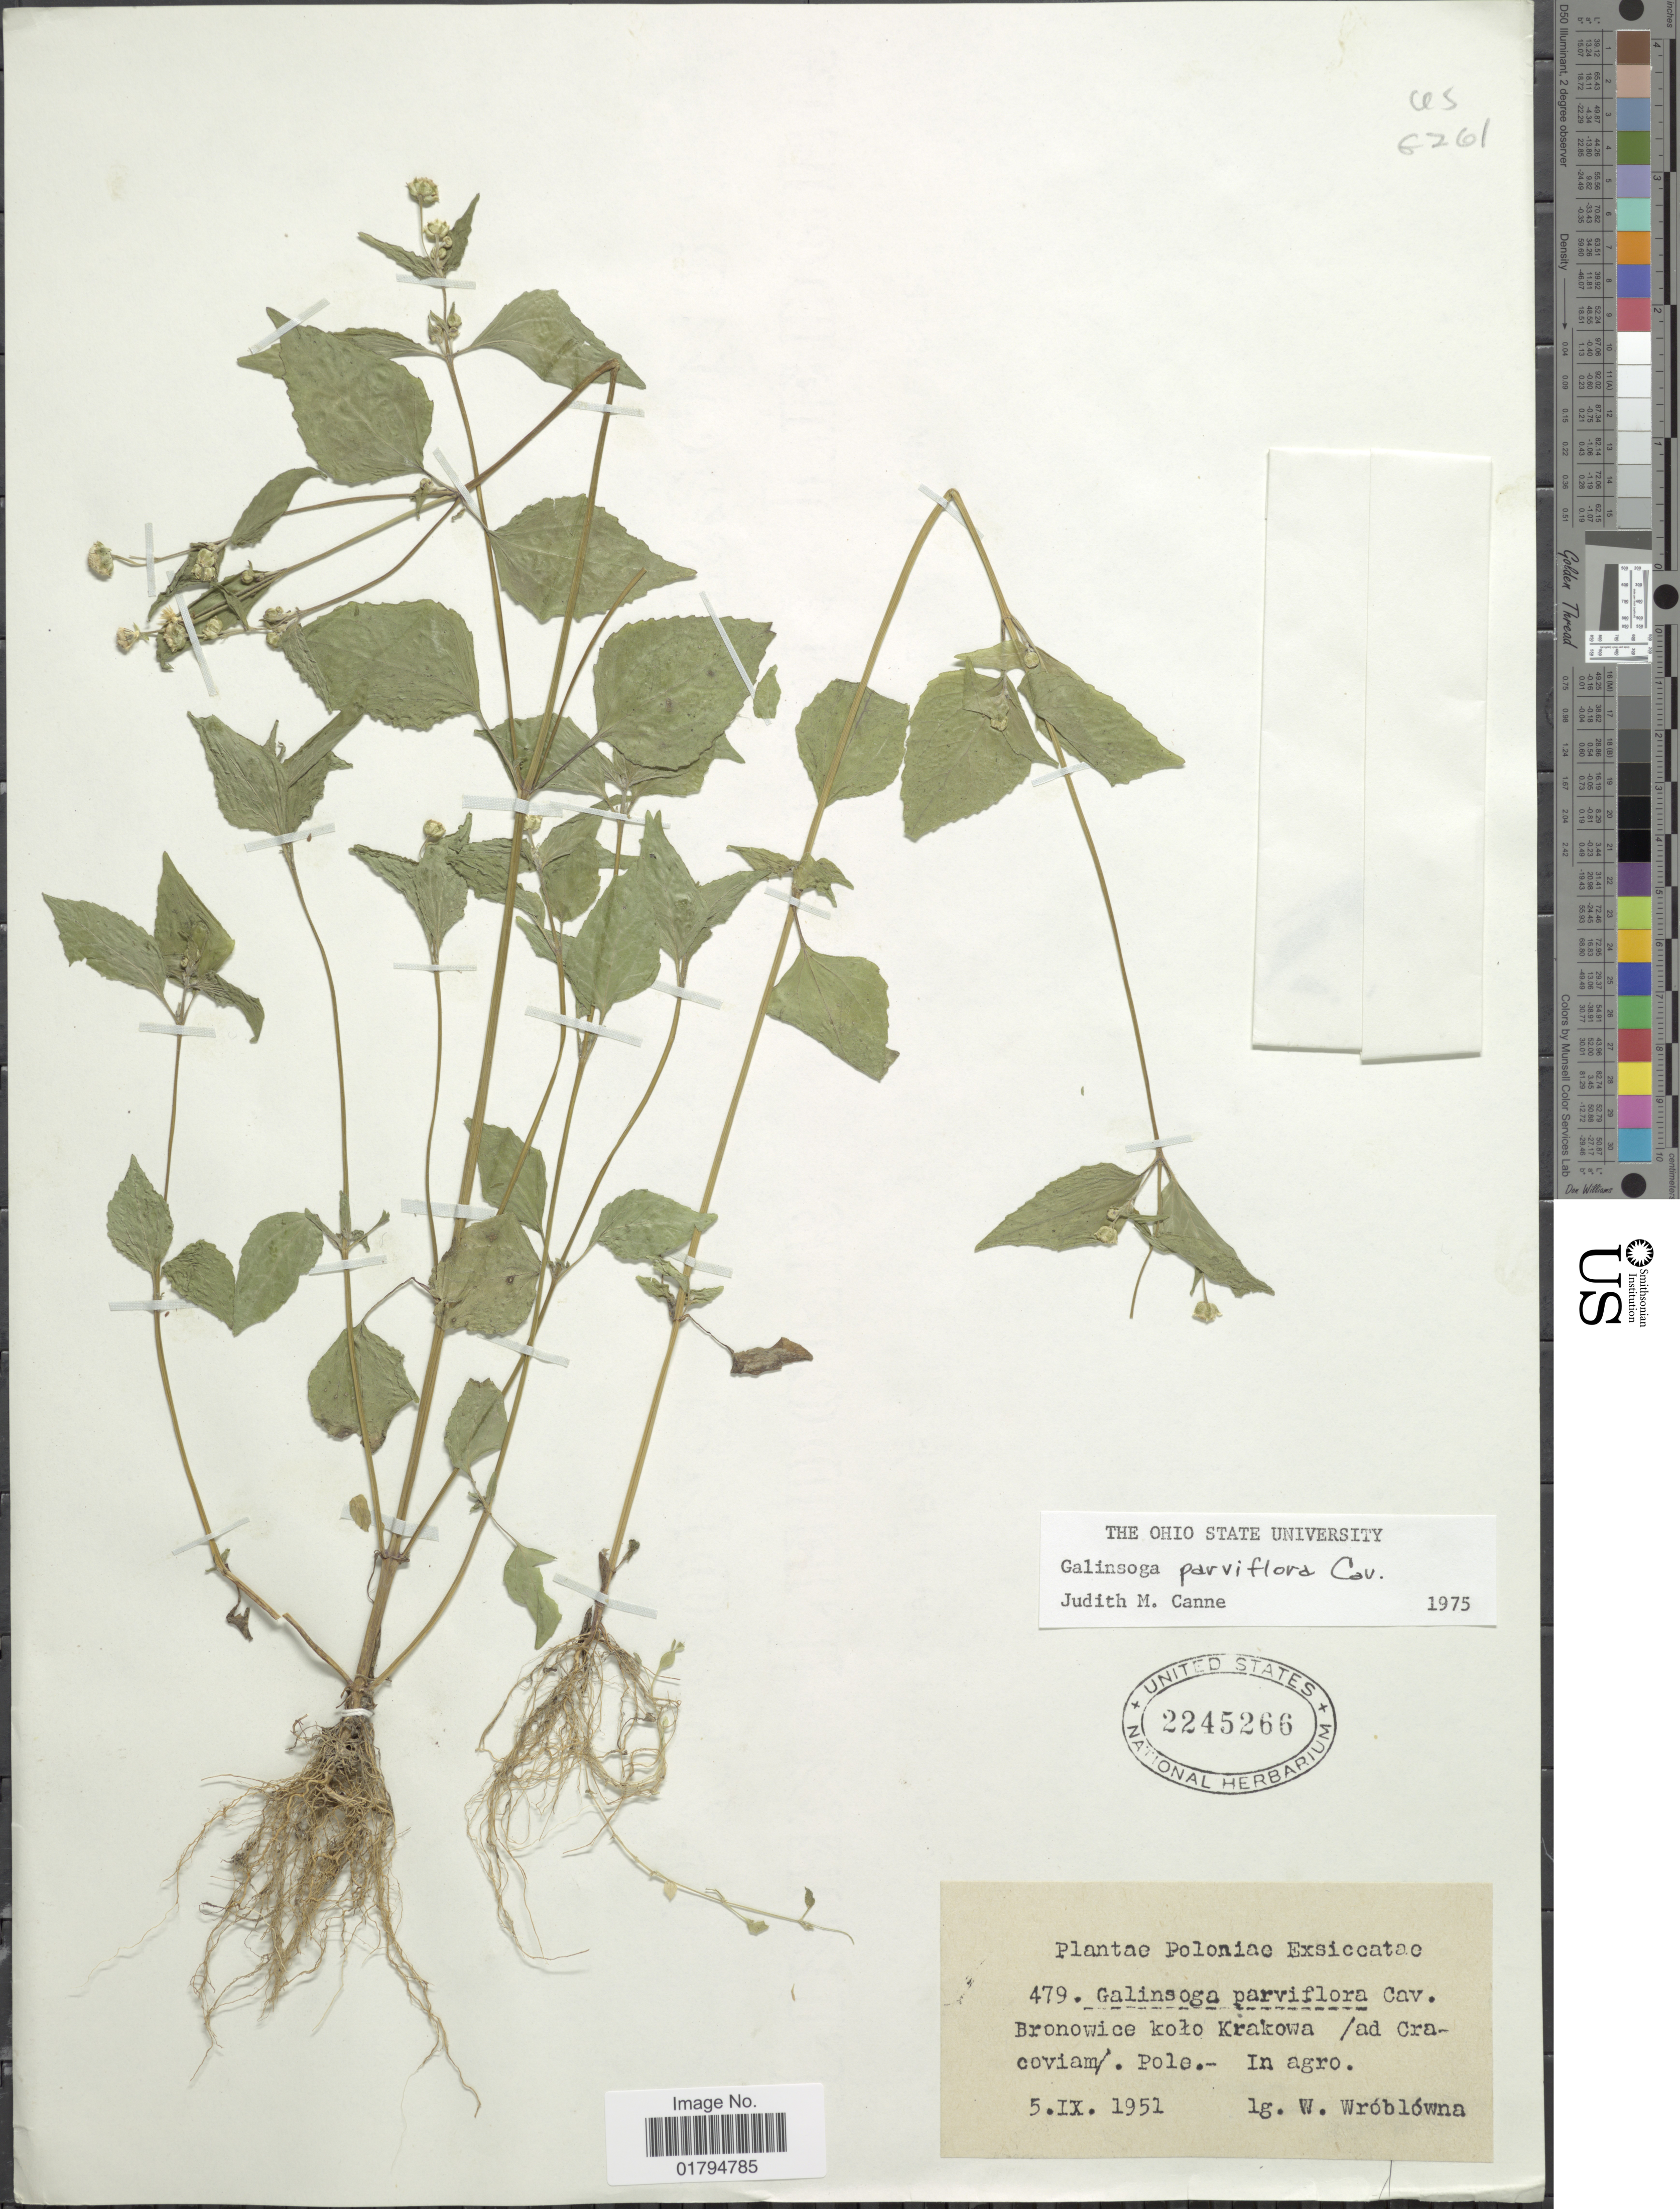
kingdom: Plantae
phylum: Tracheophyta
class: Magnoliopsida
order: Asterales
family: Asteraceae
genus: Galinsoga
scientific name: Galinsoga parviflora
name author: Cav.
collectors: W. Wróblówna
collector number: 479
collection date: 1951-09-05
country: Poland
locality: Bronowice kolo Krakowa / ad Cravoviam/ Pole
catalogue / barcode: US 2245266